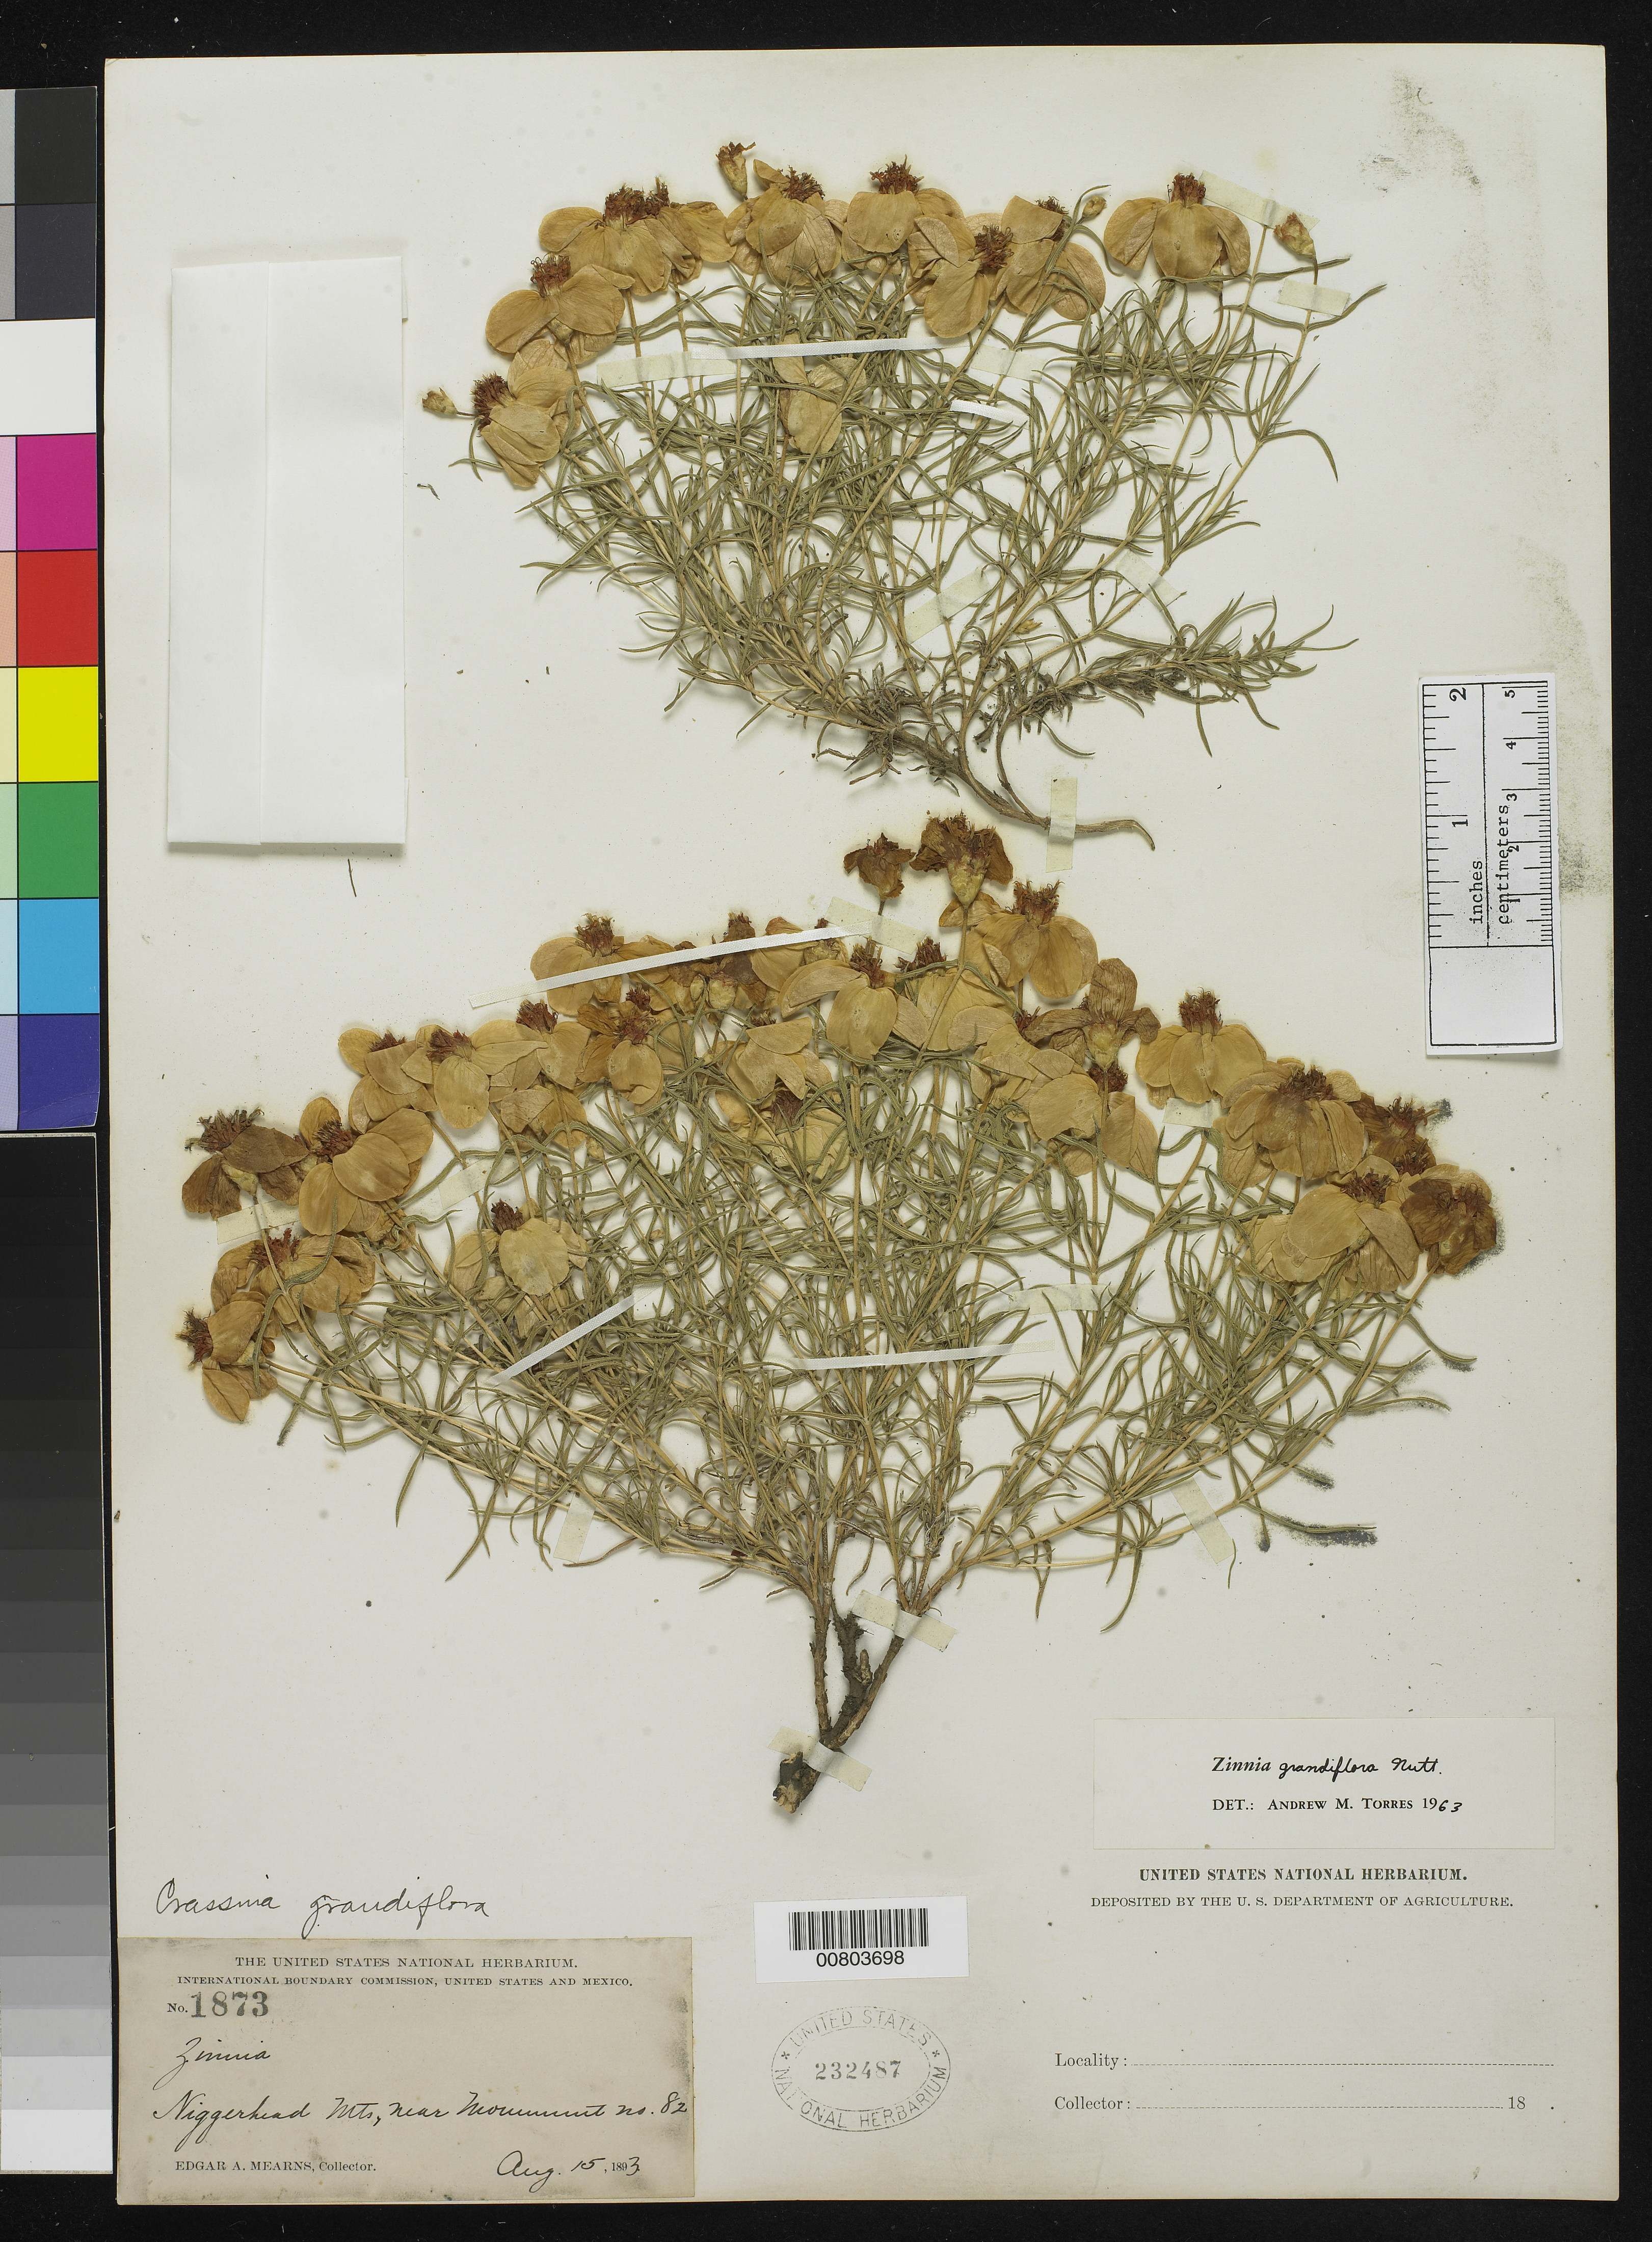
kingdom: Plantae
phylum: Tracheophyta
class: Magnoliopsida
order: Asterales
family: Asteraceae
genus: Zinnia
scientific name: Zinnia grandiflora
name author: Nutt.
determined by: Torres, A. M.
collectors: E. A. Mearns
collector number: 1873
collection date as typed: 15 Aug 1893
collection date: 1893-08-15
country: United States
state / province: Arizona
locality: Niggerhead Mts., near Monument no. 82.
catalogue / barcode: US 232487